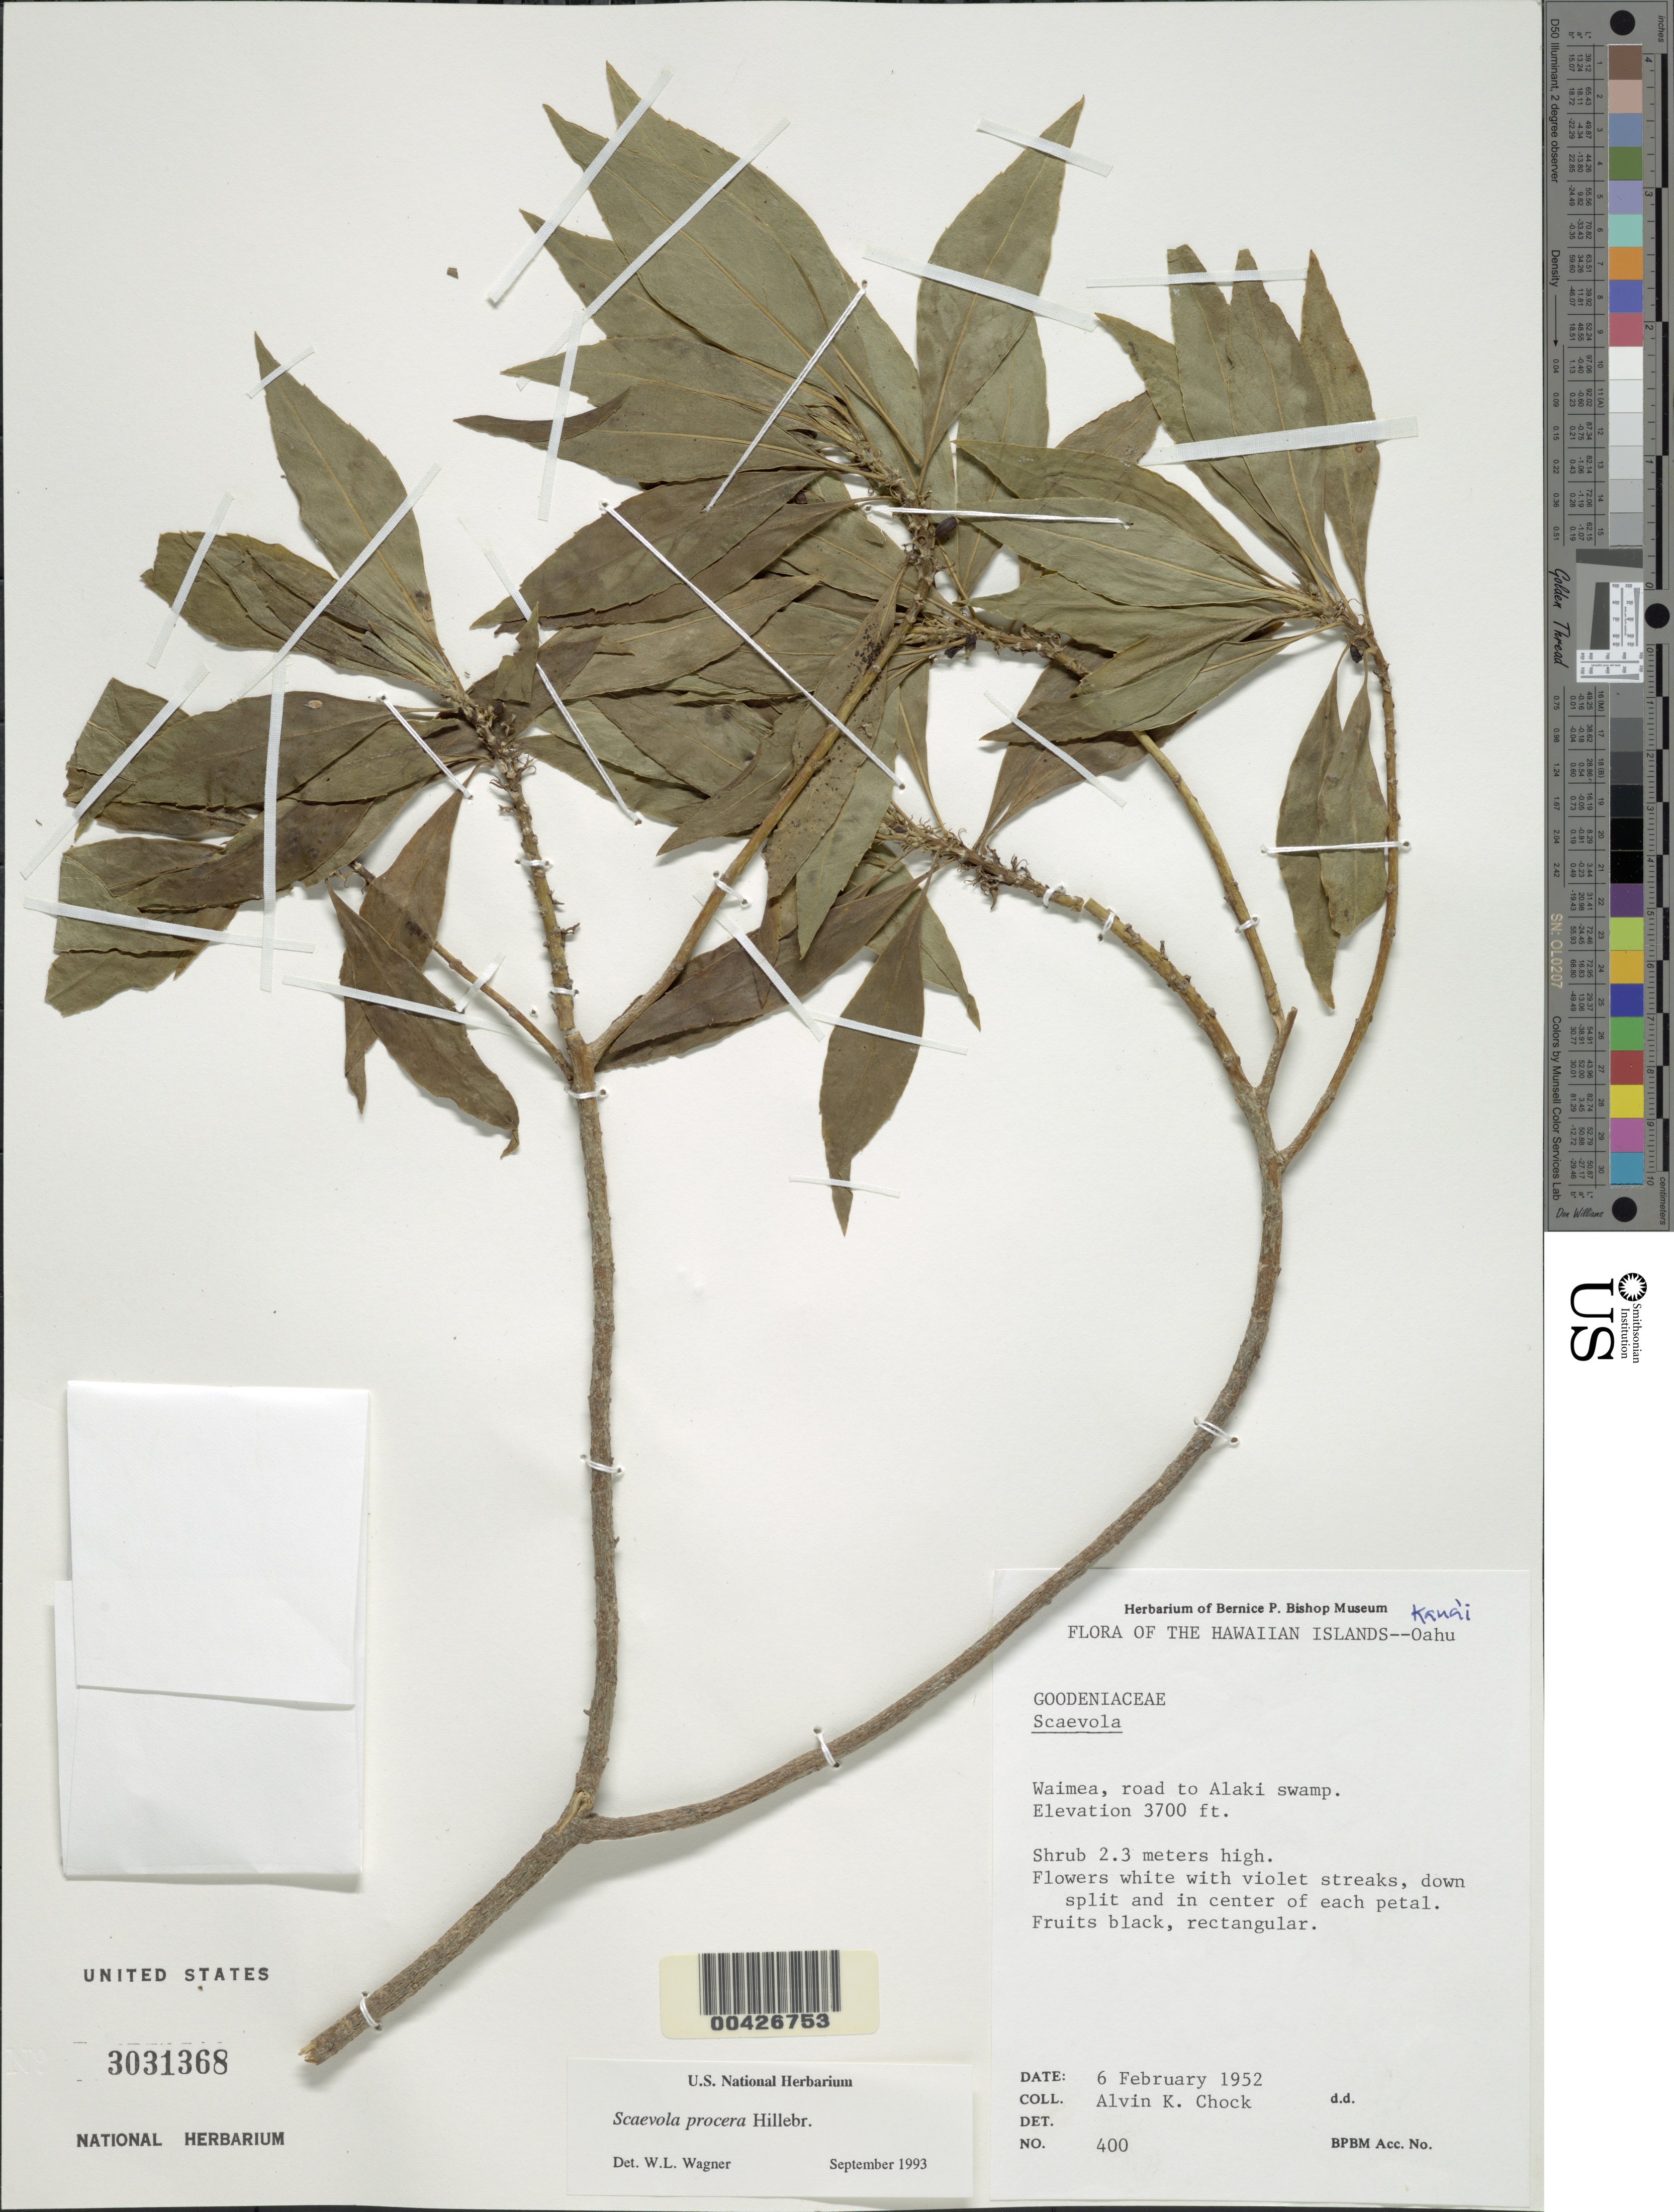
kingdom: Plantae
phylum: Tracheophyta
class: Magnoliopsida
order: Asterales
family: Goodeniaceae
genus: Scaevola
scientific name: Scaevola procera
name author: Hillebr.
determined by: Wagner, W. L., (BOT), Smithsonian Institution - National Museum of Natural History (UNITED STATES)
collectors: A. Chock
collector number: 400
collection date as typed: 6 Feb 1952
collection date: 1952-02-06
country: United States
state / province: Hawaii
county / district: Kauai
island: Kaua'i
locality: Waimea, road to Alaki swamp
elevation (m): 1128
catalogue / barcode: US 3031368